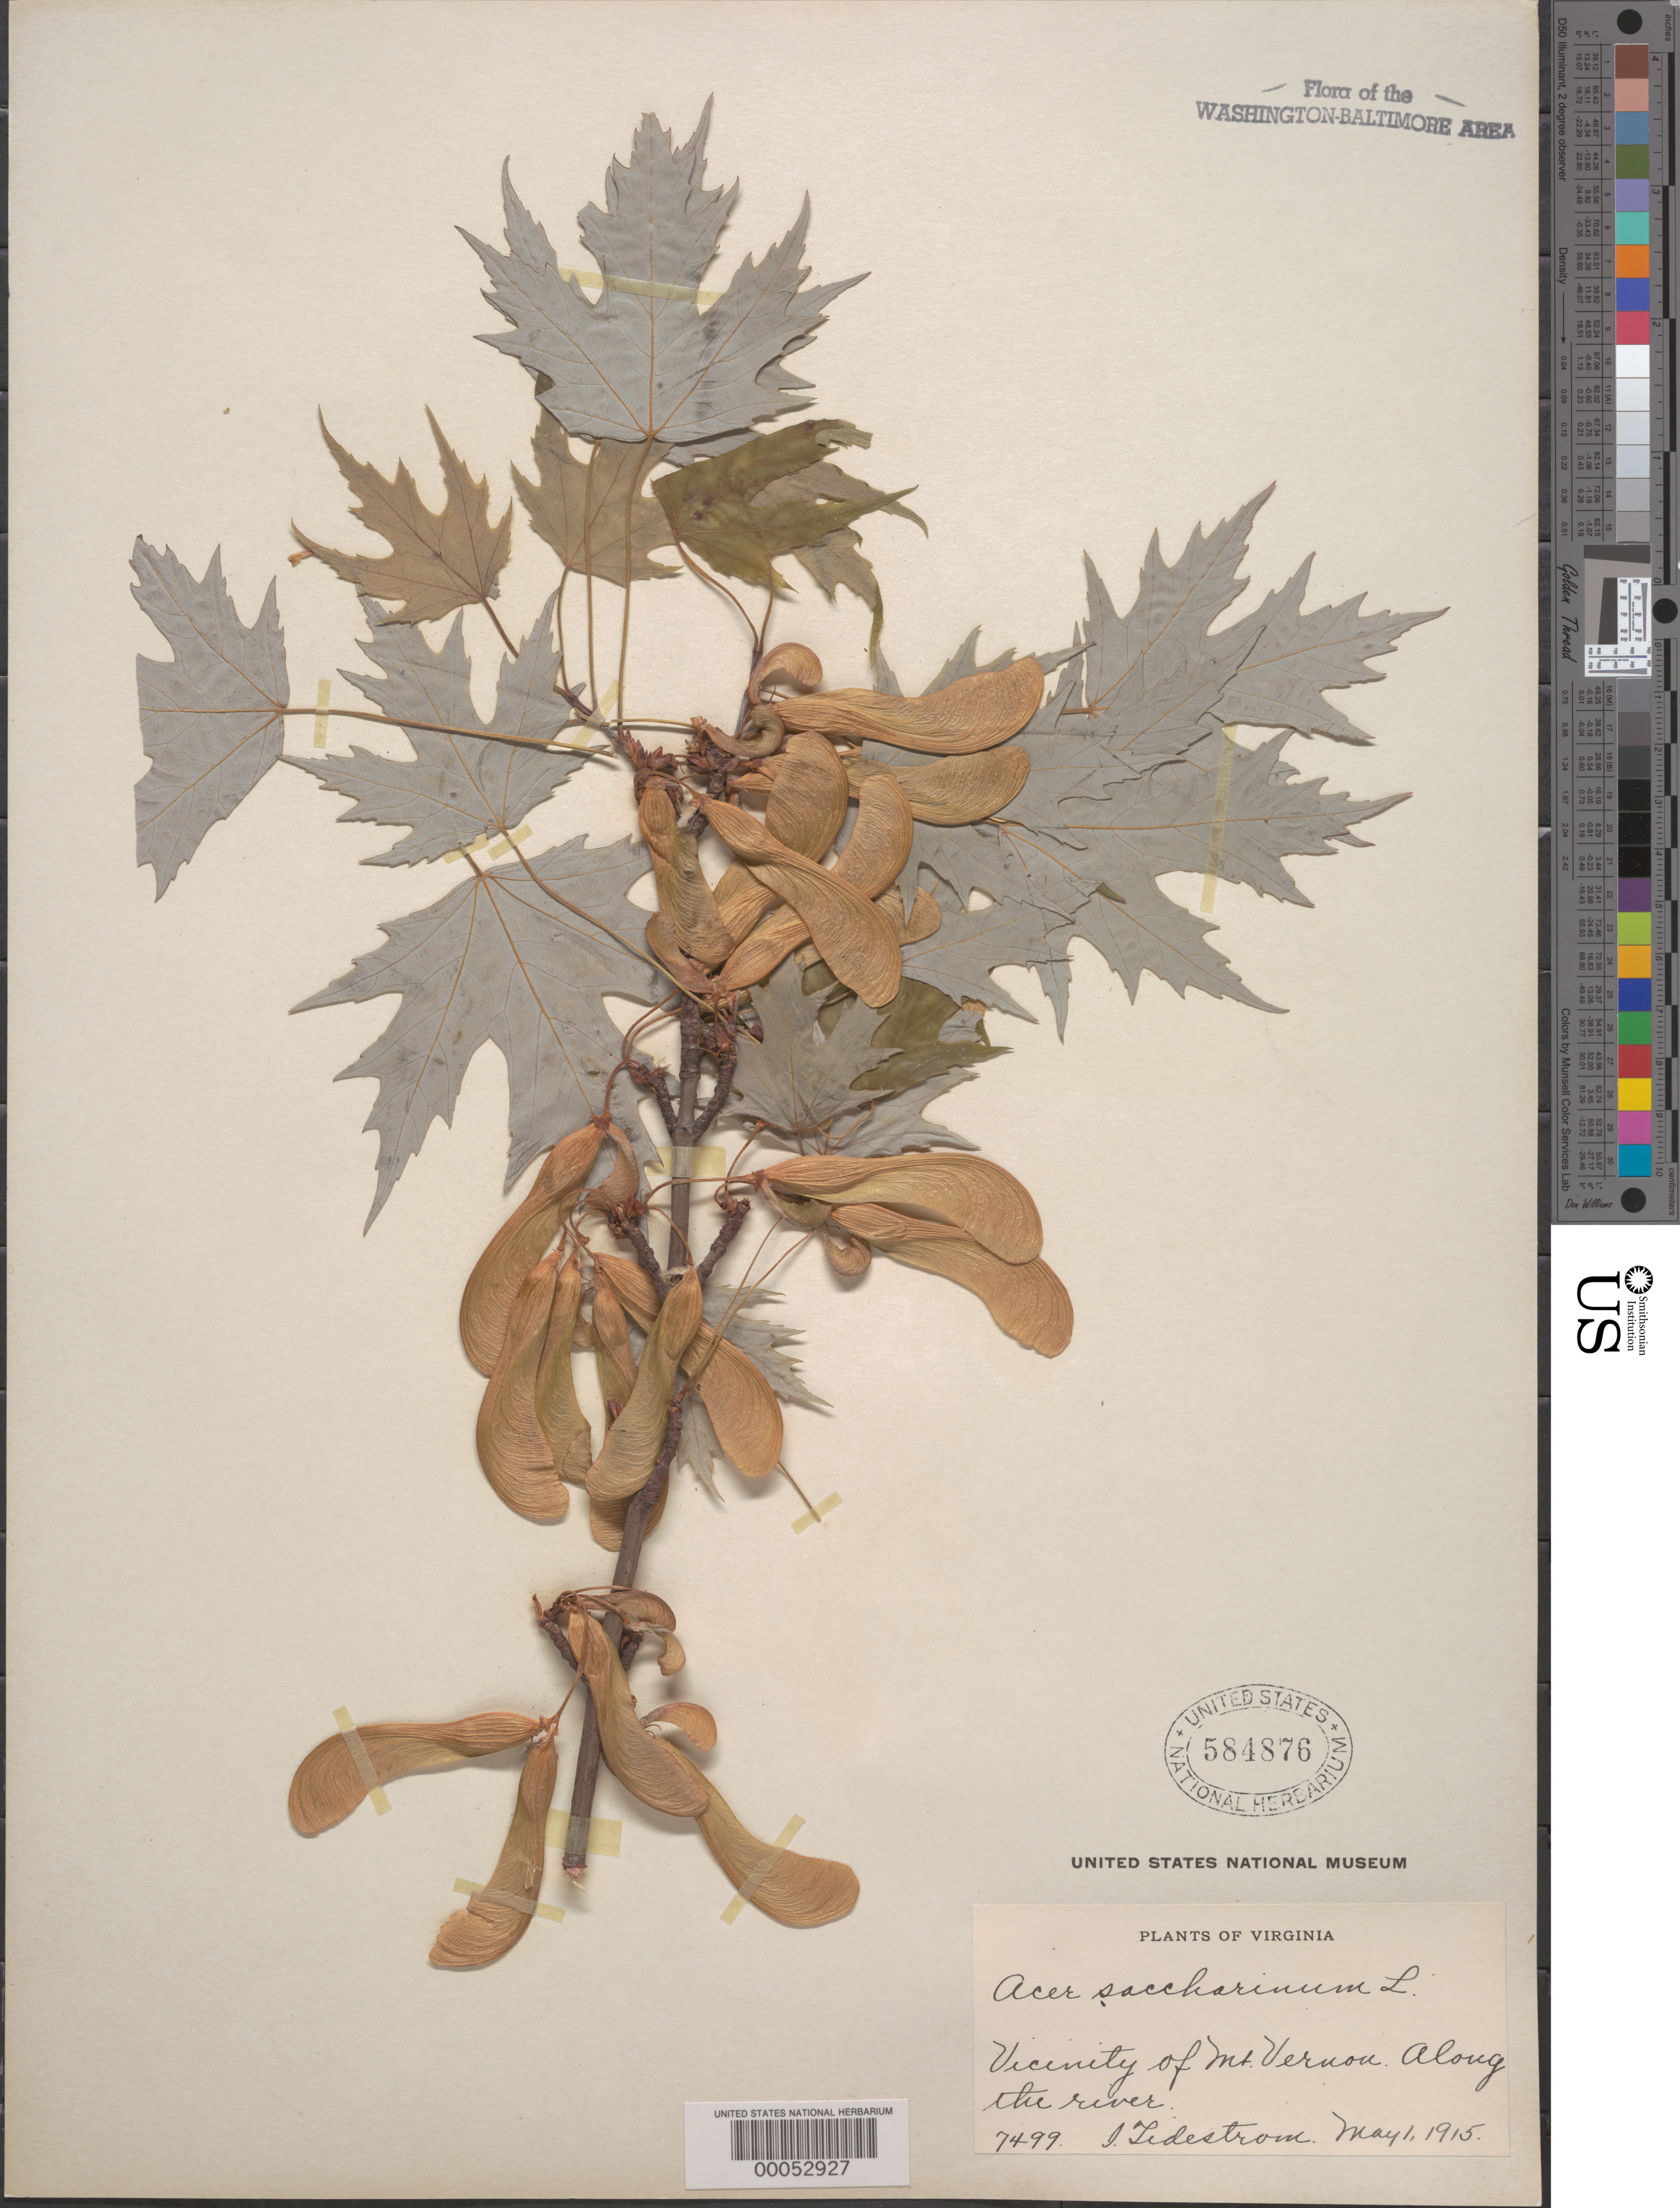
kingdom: Plantae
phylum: Tracheophyta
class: Magnoliopsida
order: Sapindales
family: Sapindaceae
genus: Acer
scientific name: Acer saccharinum subsp. floridanum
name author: (Chapm.) Wesm.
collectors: I. F. Tidestrom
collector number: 7499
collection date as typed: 01 May 1915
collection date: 1915-05-01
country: United States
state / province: Virginia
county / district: Fairfax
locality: Mount Vernon vicinity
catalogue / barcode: US 584876